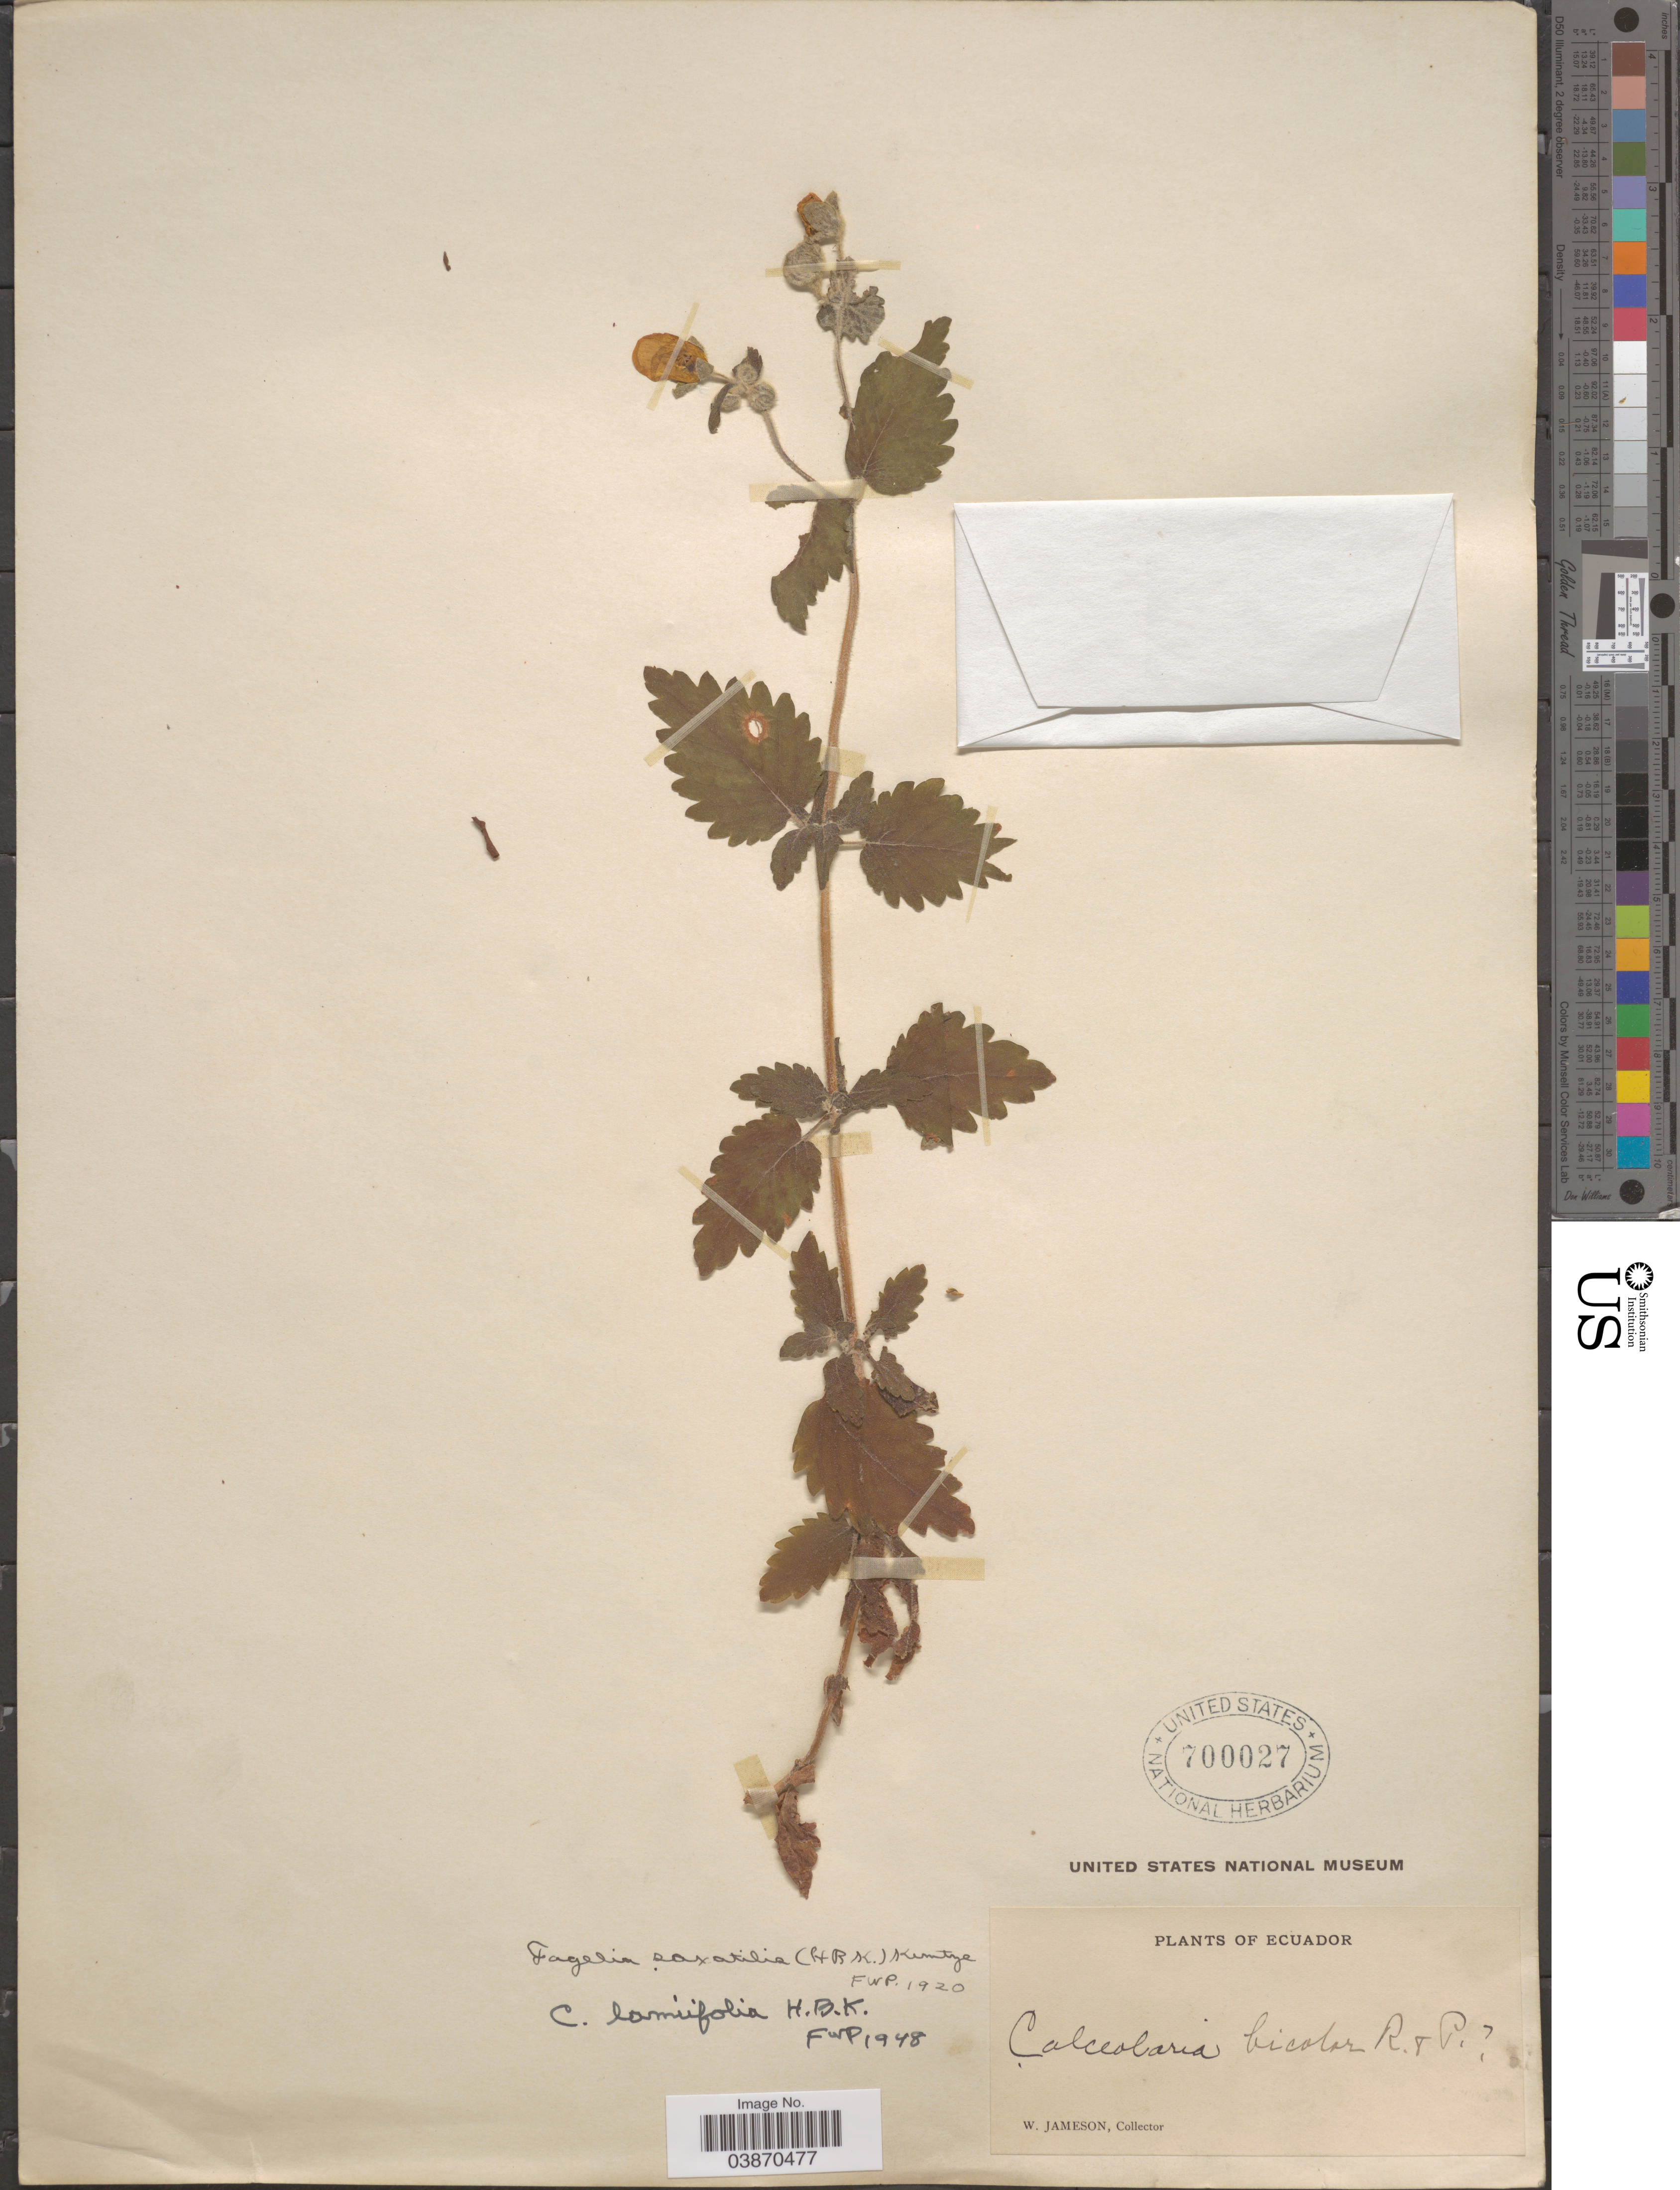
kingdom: Plantae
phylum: Tracheophyta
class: Magnoliopsida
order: Lamiales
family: Calceolariaceae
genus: Calceolaria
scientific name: Calceolaria lamiifolia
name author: Kunth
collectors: W. Jameson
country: Ecuador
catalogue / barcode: US 700027